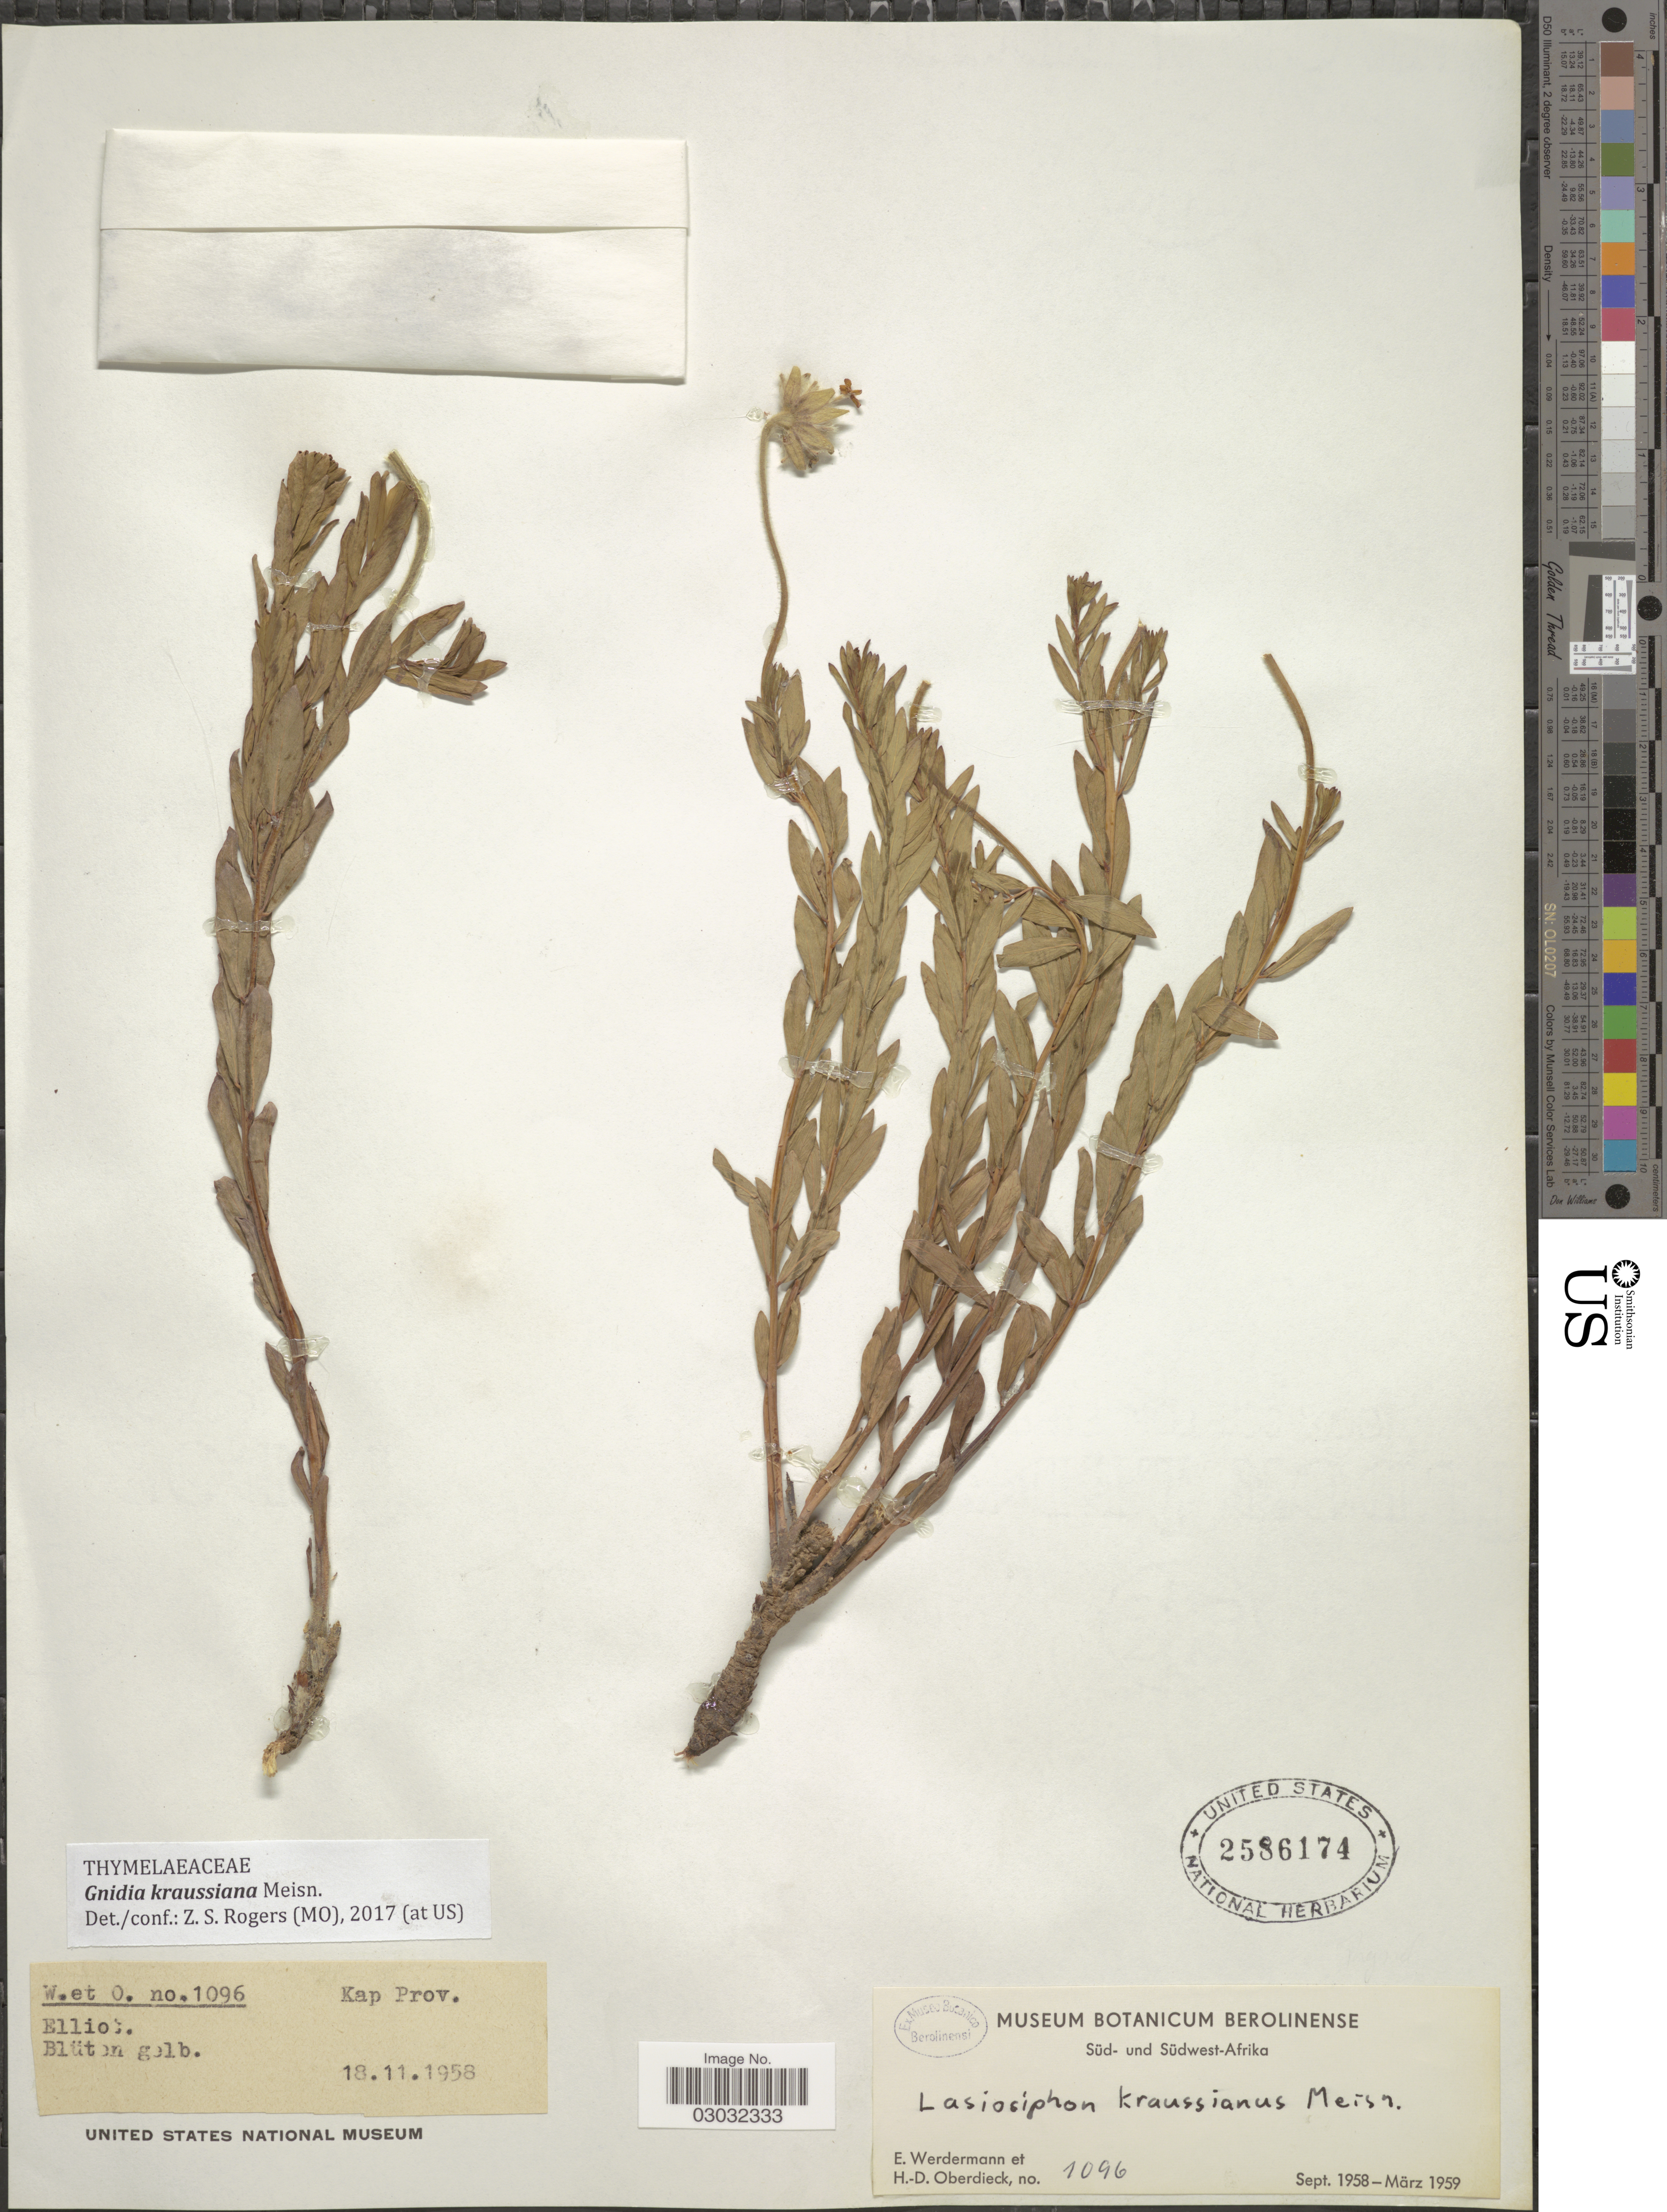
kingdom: Plantae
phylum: Tracheophyta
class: Magnoliopsida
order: Malvales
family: Thymelaeaceae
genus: Lasiosiphon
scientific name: Lasiosiphon kraussianus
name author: (Meisn.) Meisn.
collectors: E. Werdermann & H. Oberdieck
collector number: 1096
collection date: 1958-11-18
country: South Africa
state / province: Eastern Cape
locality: Kap Prov. Süd- und Südwest-Afrika. Elliot.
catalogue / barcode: US 2586174